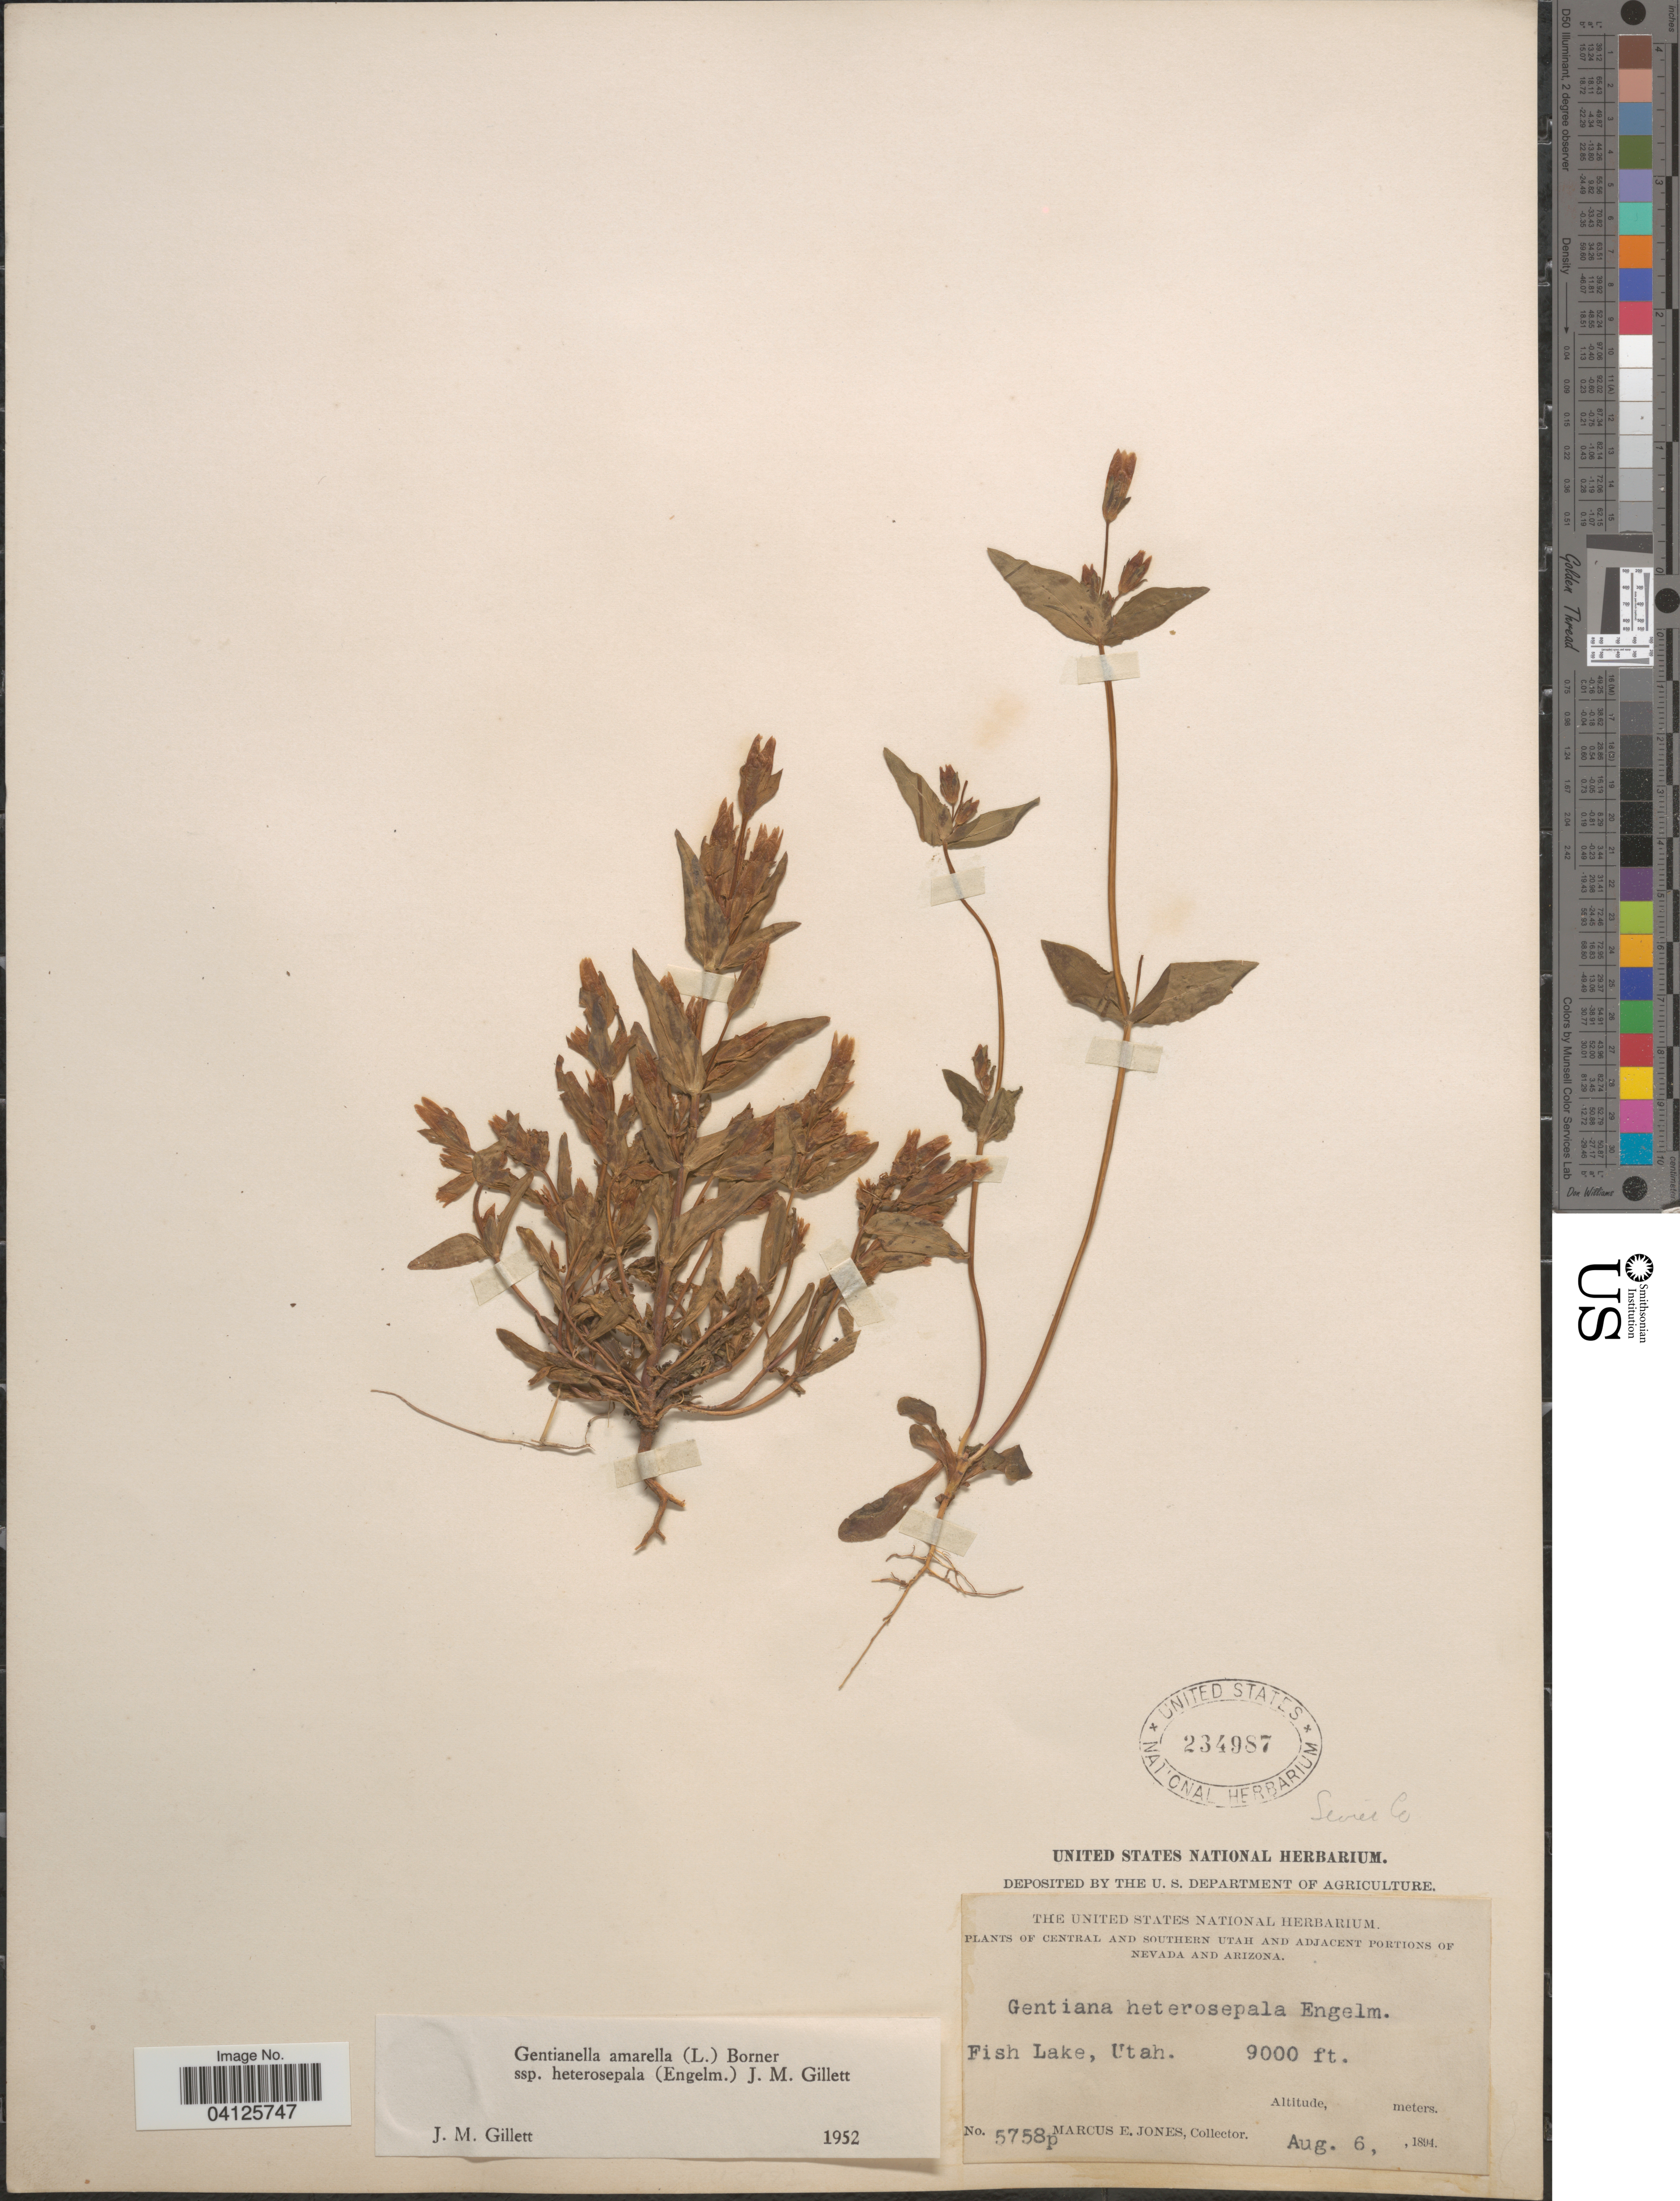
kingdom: Plantae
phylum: Tracheophyta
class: Magnoliopsida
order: Gentianales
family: Gentianaceae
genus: Gentianella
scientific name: Gentianella amarella subsp. heterosepala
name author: (Engelm.) J.M. Gillet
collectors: M. E. Jones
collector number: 5758p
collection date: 1894-08-06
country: United States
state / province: Utah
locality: Fish Lake. Central and Southern Utah.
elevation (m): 2743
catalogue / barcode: US 234987